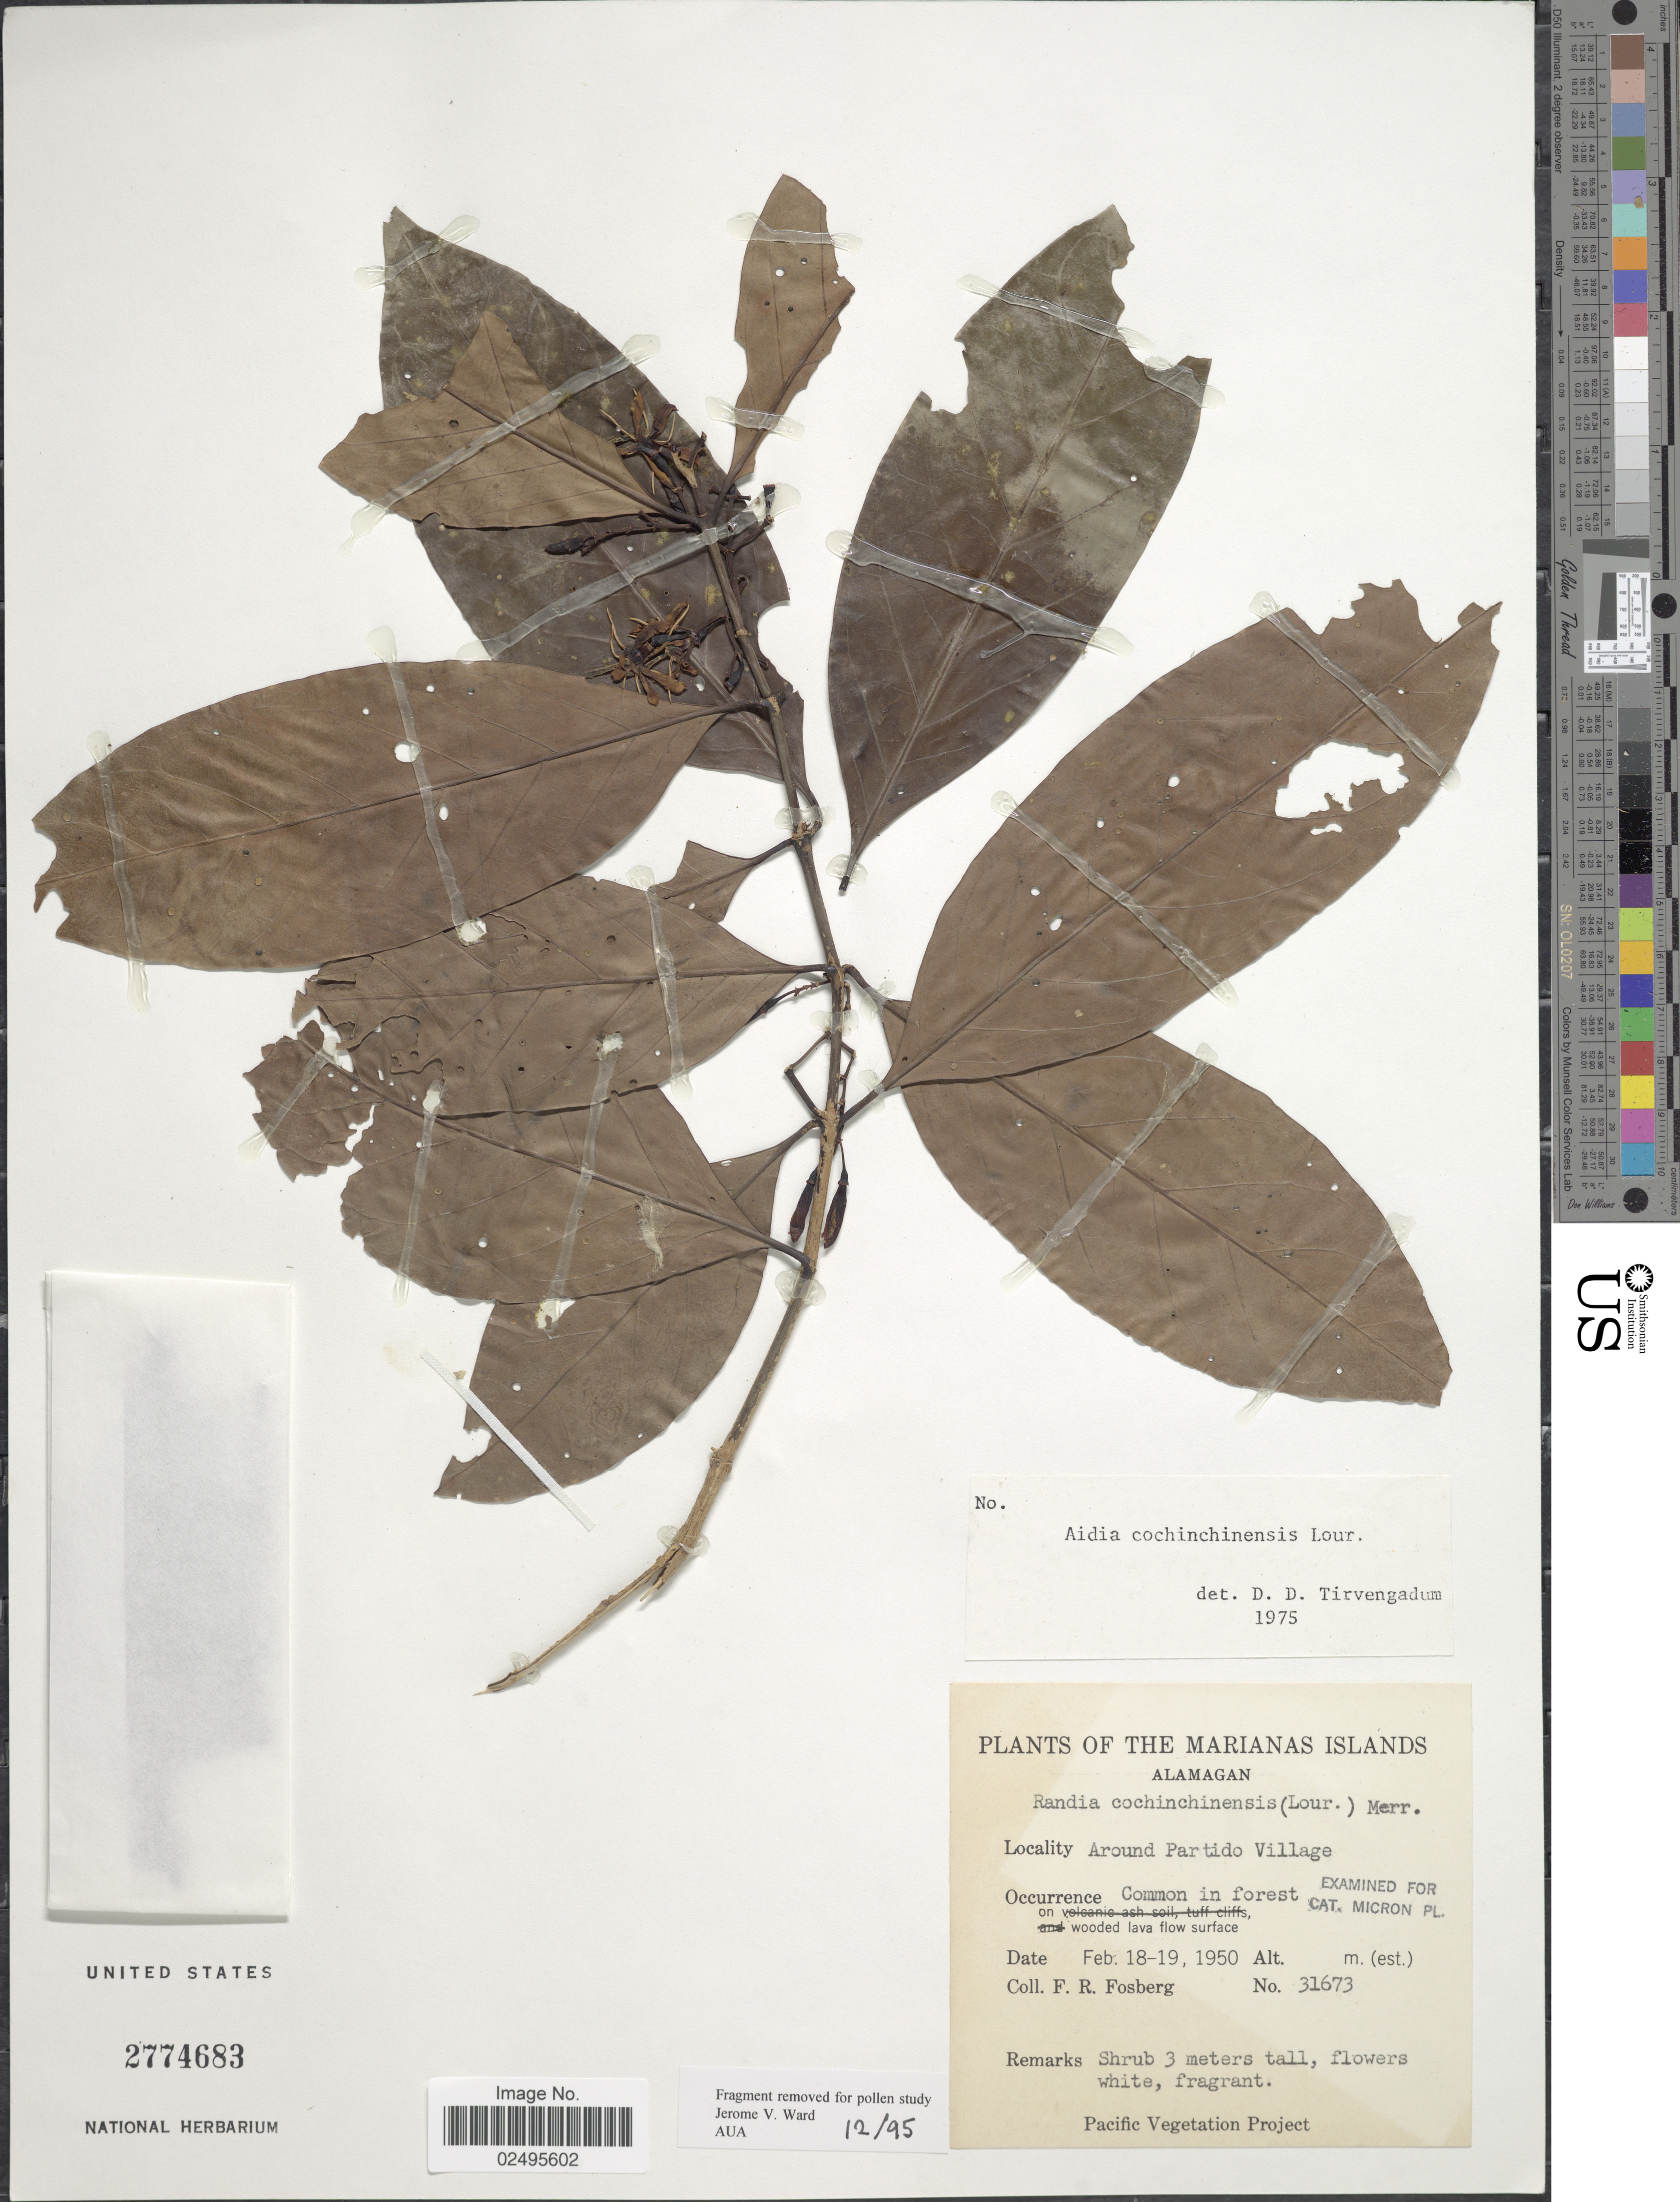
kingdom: Plantae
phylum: Tracheophyta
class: Magnoliopsida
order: Gentianales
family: Rubiaceae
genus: Aidia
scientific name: Aidia graeffei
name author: (Reinecke) Tirveng.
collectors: F. R. Fosberg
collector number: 31673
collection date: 1950-02-18/1950-02-19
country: Northern Mariana Islands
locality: The Marianas Islands. Alamagan. Around Partido Village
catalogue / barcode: US 2774683